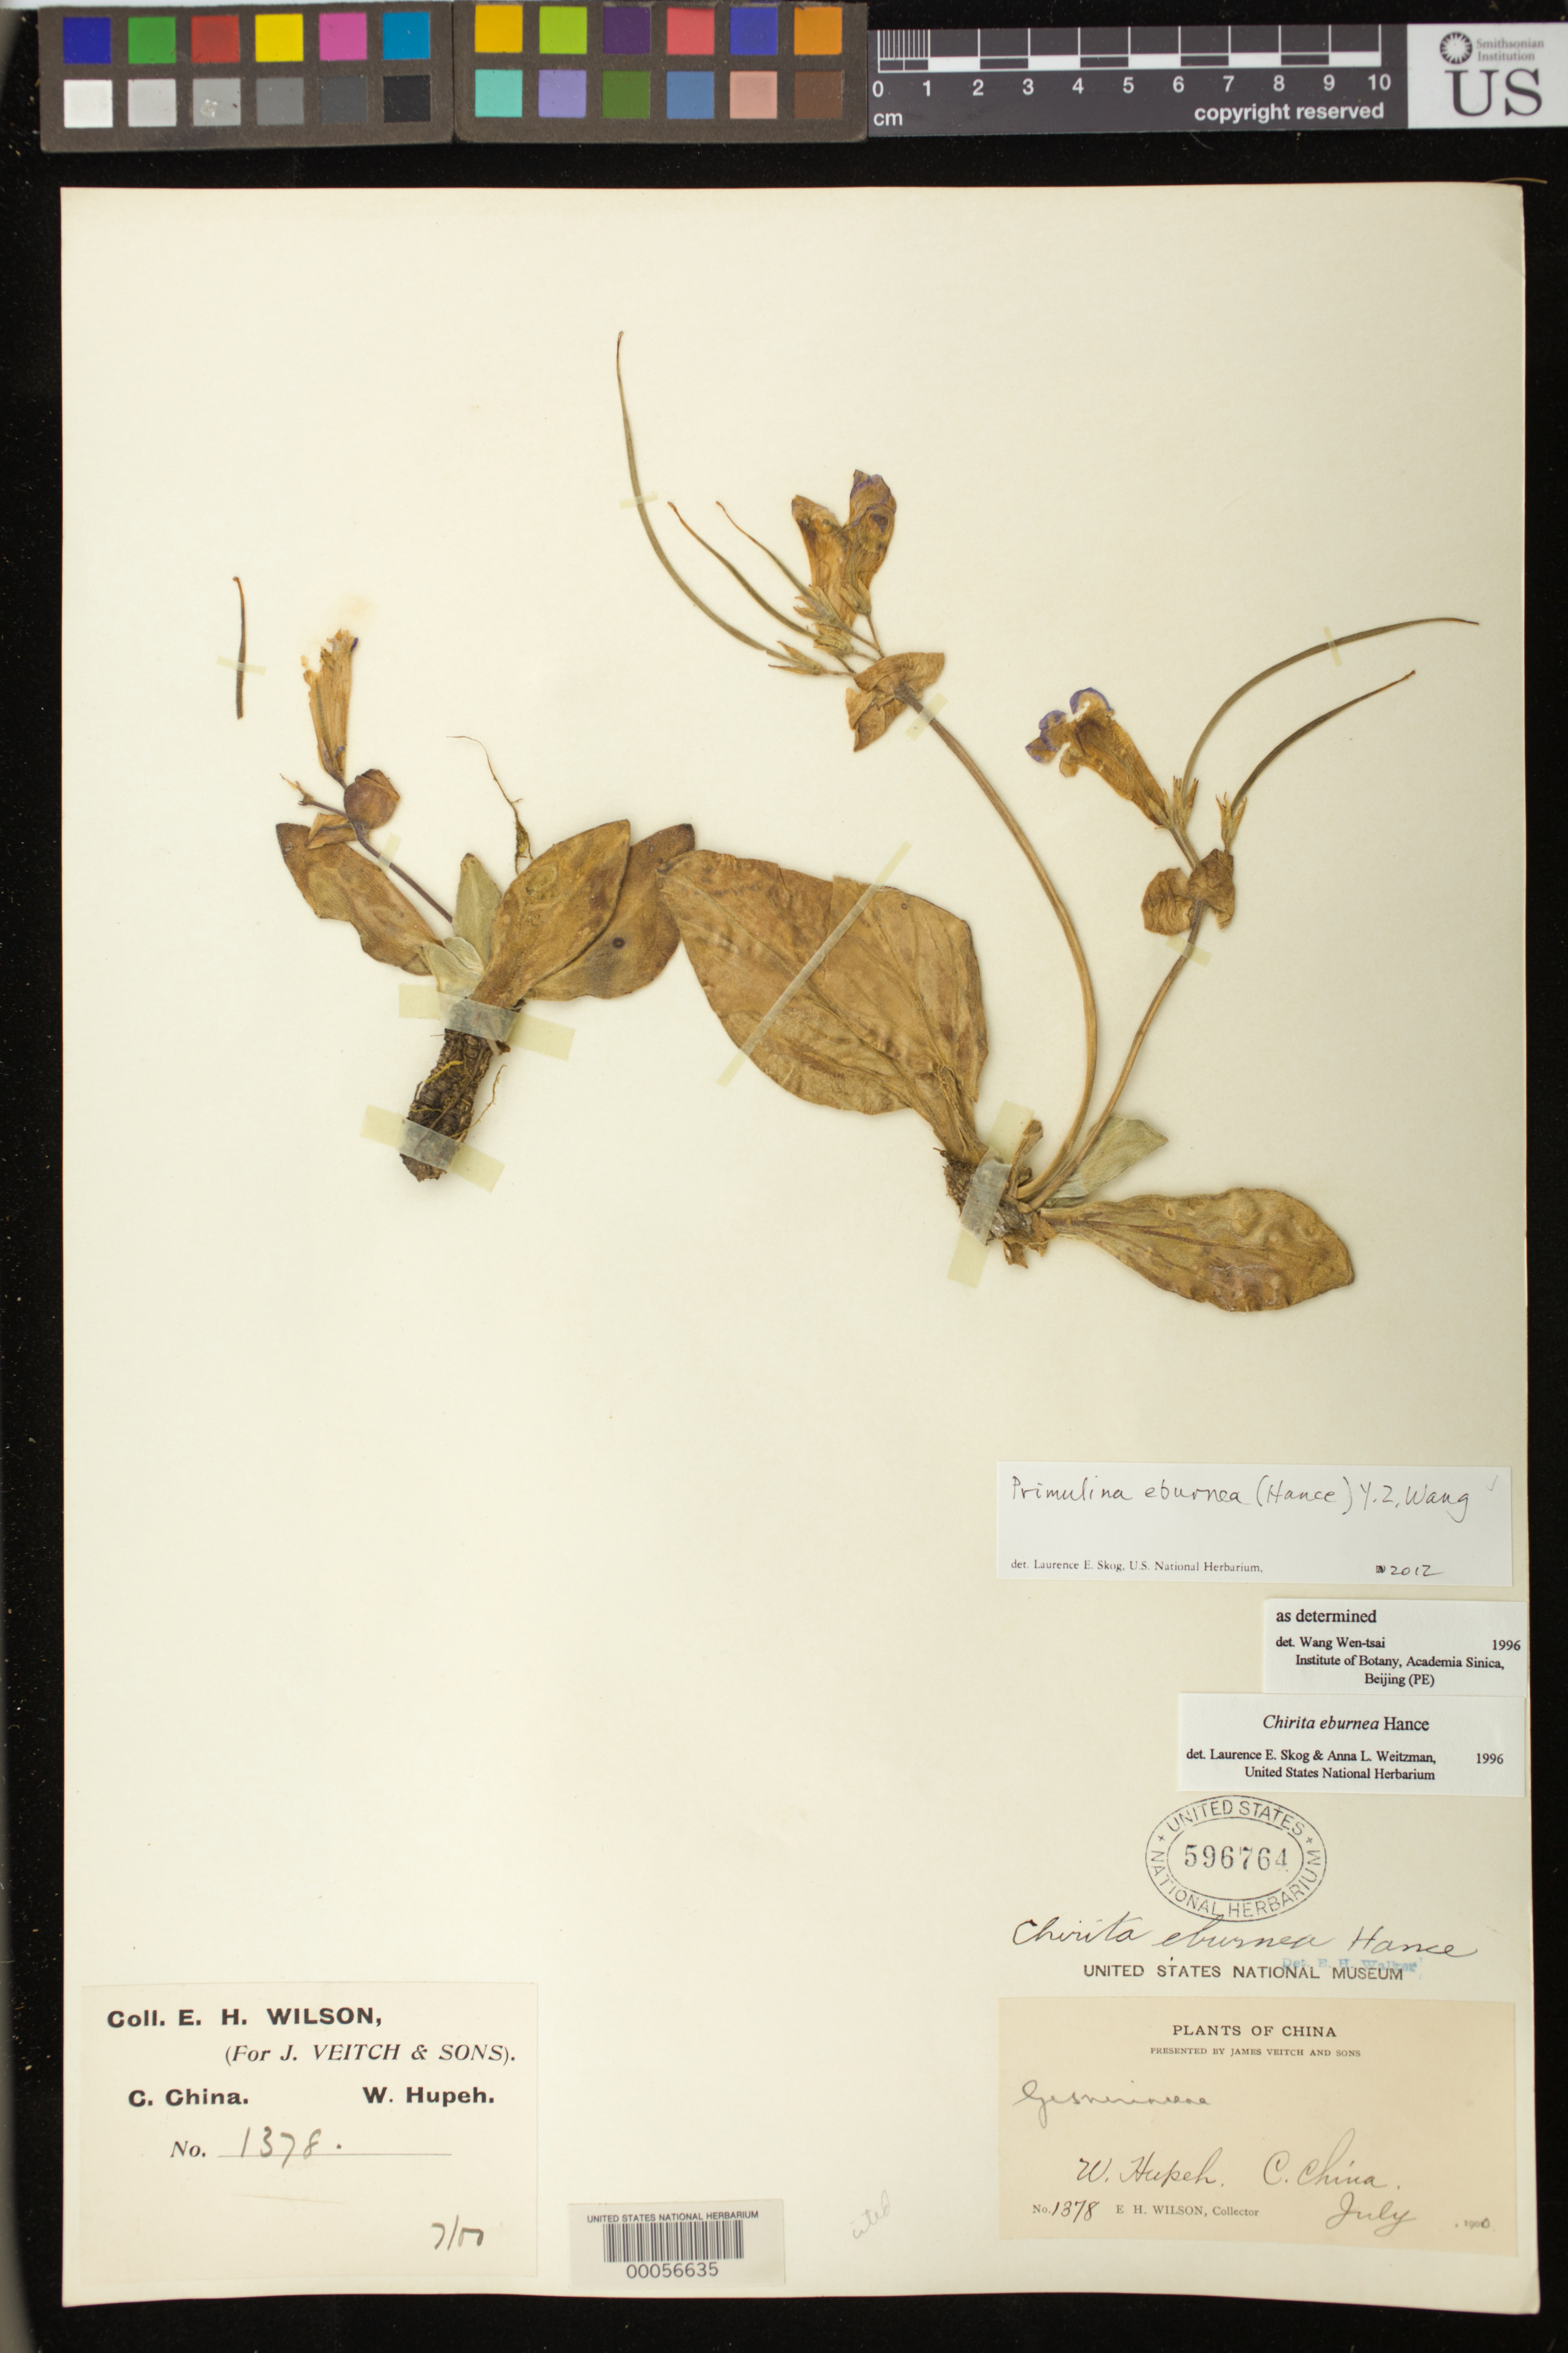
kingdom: Plantae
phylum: Tracheophyta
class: Magnoliopsida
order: Lamiales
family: Gesneriaceae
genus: Primulina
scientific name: Primulina eburnea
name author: (Hance) Y.Z. Wang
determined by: Skog, Laurence E.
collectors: E. H. Wilson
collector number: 1378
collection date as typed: Jul 1900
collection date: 1900-07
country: China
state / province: Hubei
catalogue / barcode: US 596764